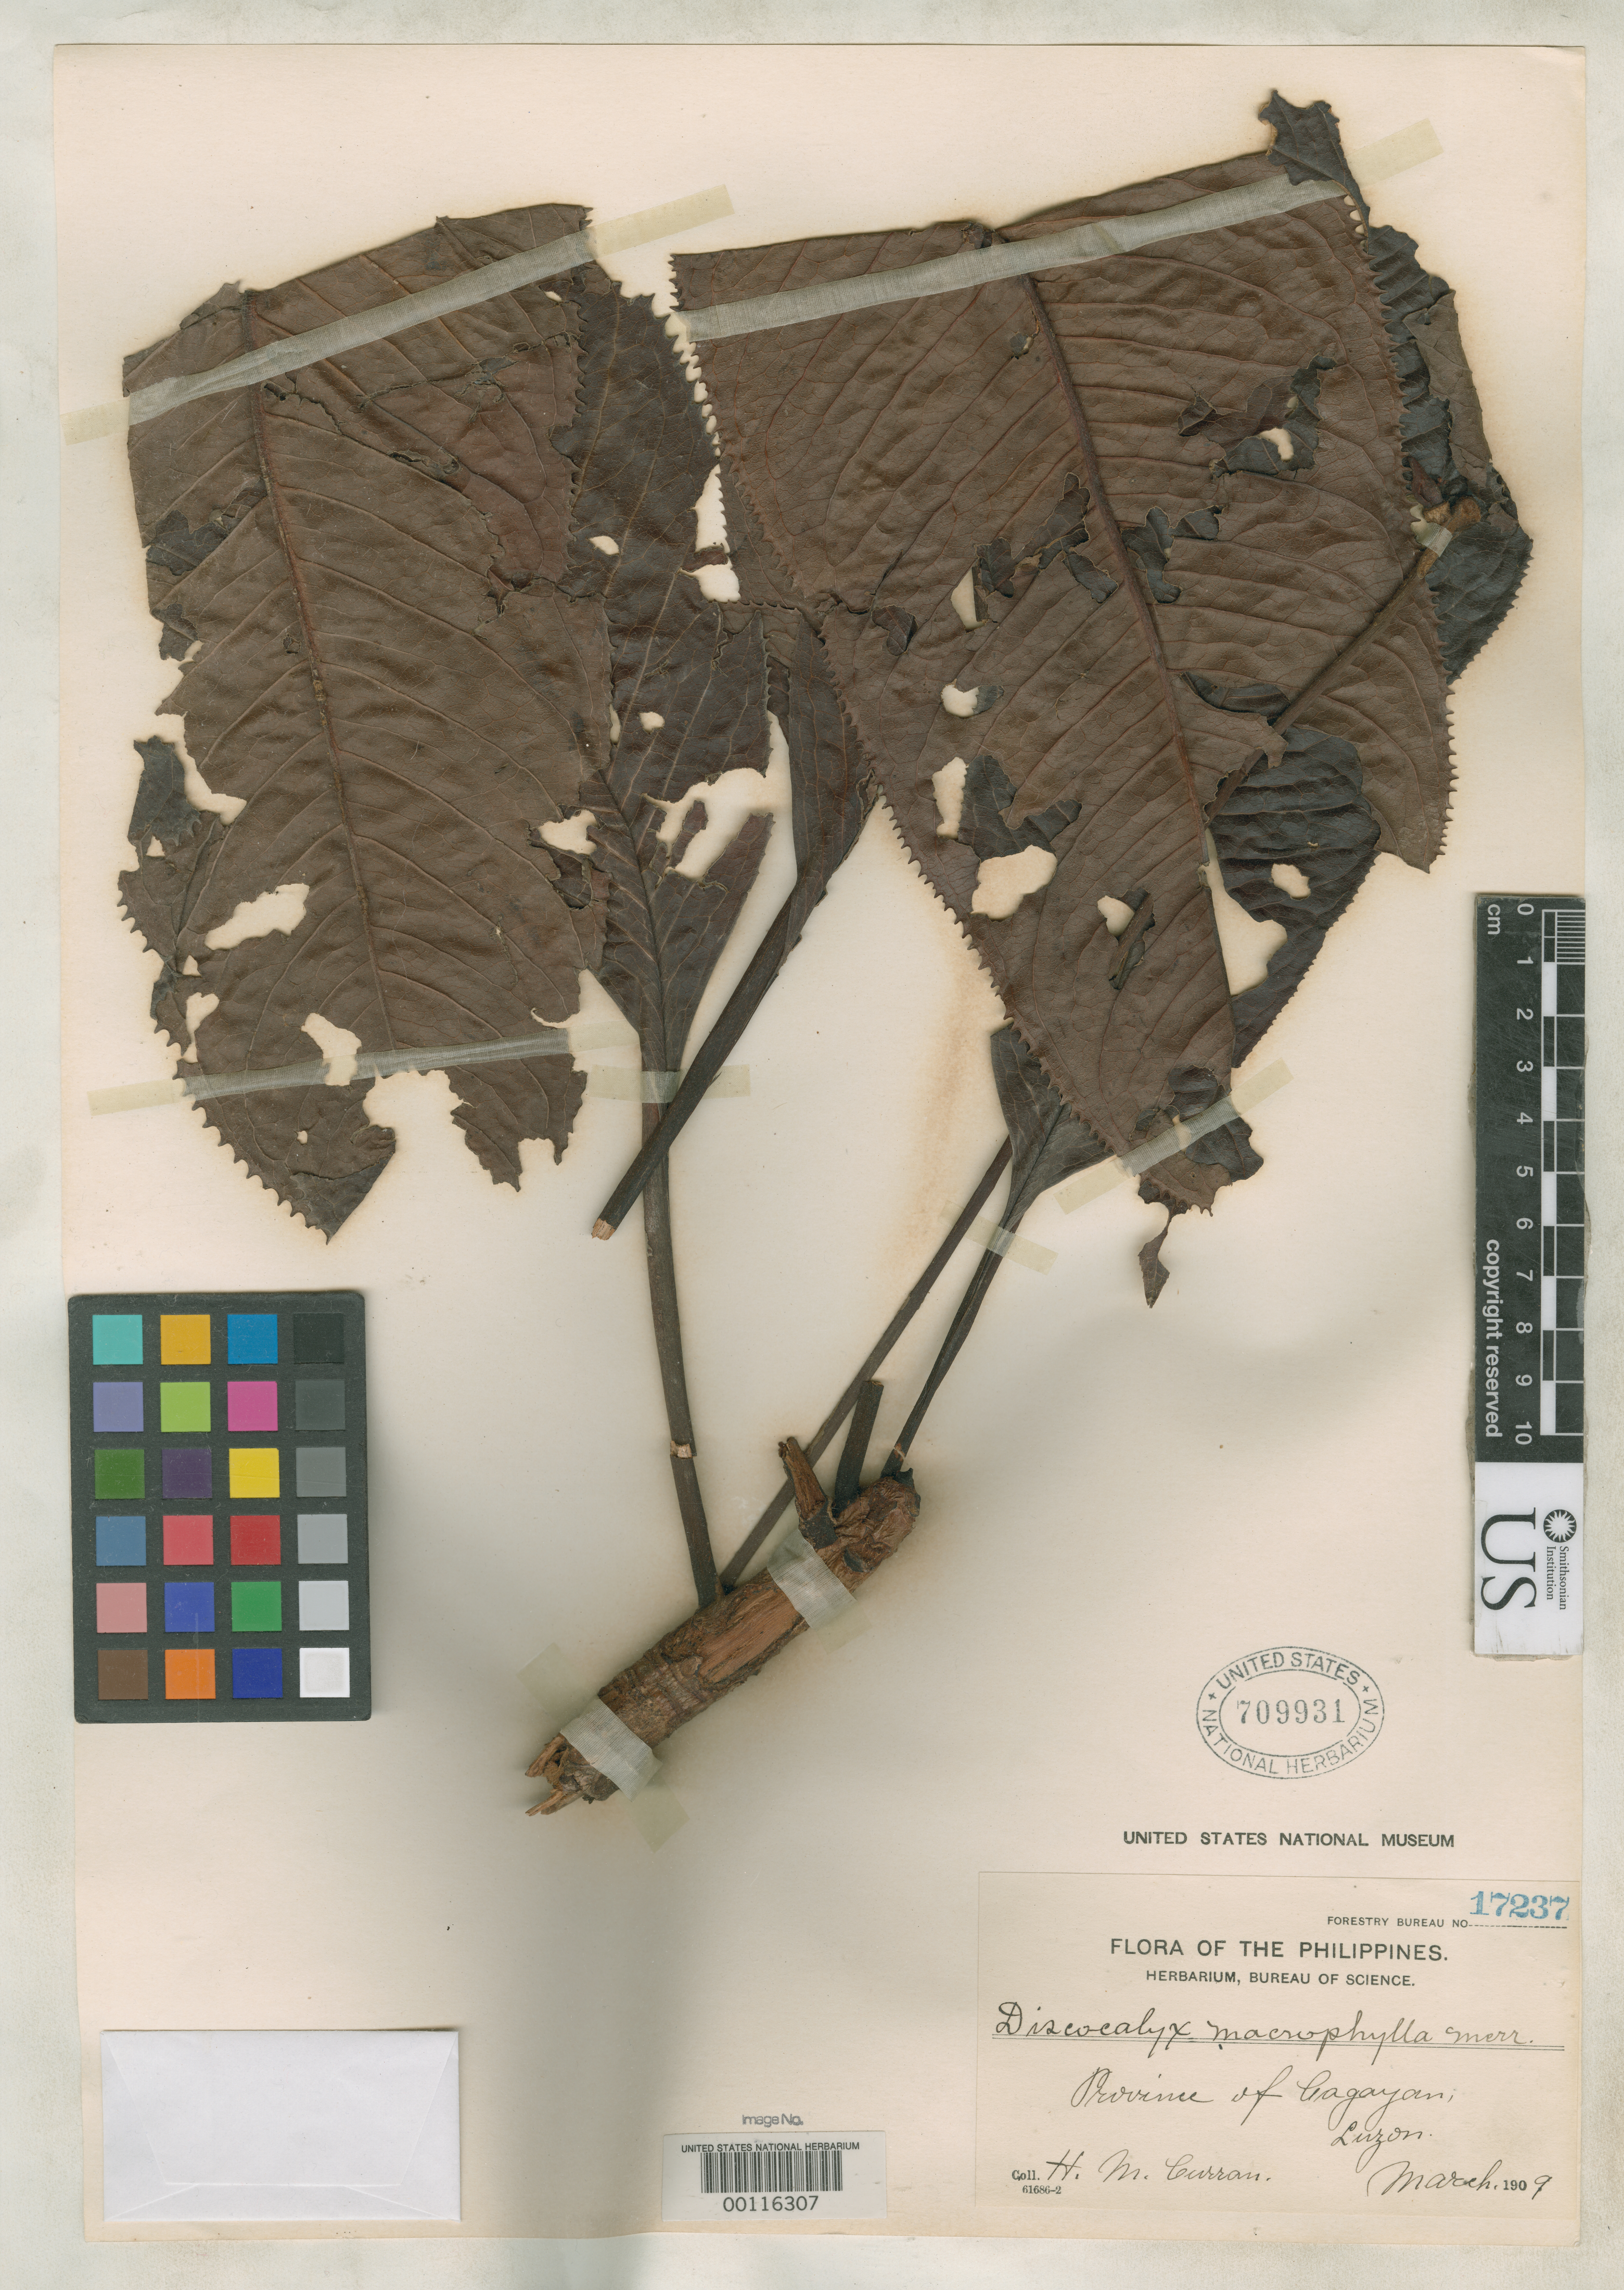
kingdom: Plantae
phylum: Tracheophyta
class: Magnoliopsida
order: Ericales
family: Primulaceae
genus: Discocalyx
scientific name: Discocalyx macrophylla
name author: Merr.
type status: Isotype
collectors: H. M. Curran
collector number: Bur. Sci. 17237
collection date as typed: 08 Mar 1909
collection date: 1909-03-08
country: Philippines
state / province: Cagayan Valley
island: Luzon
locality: Near San Vicente. Cagayan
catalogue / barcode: US 709931